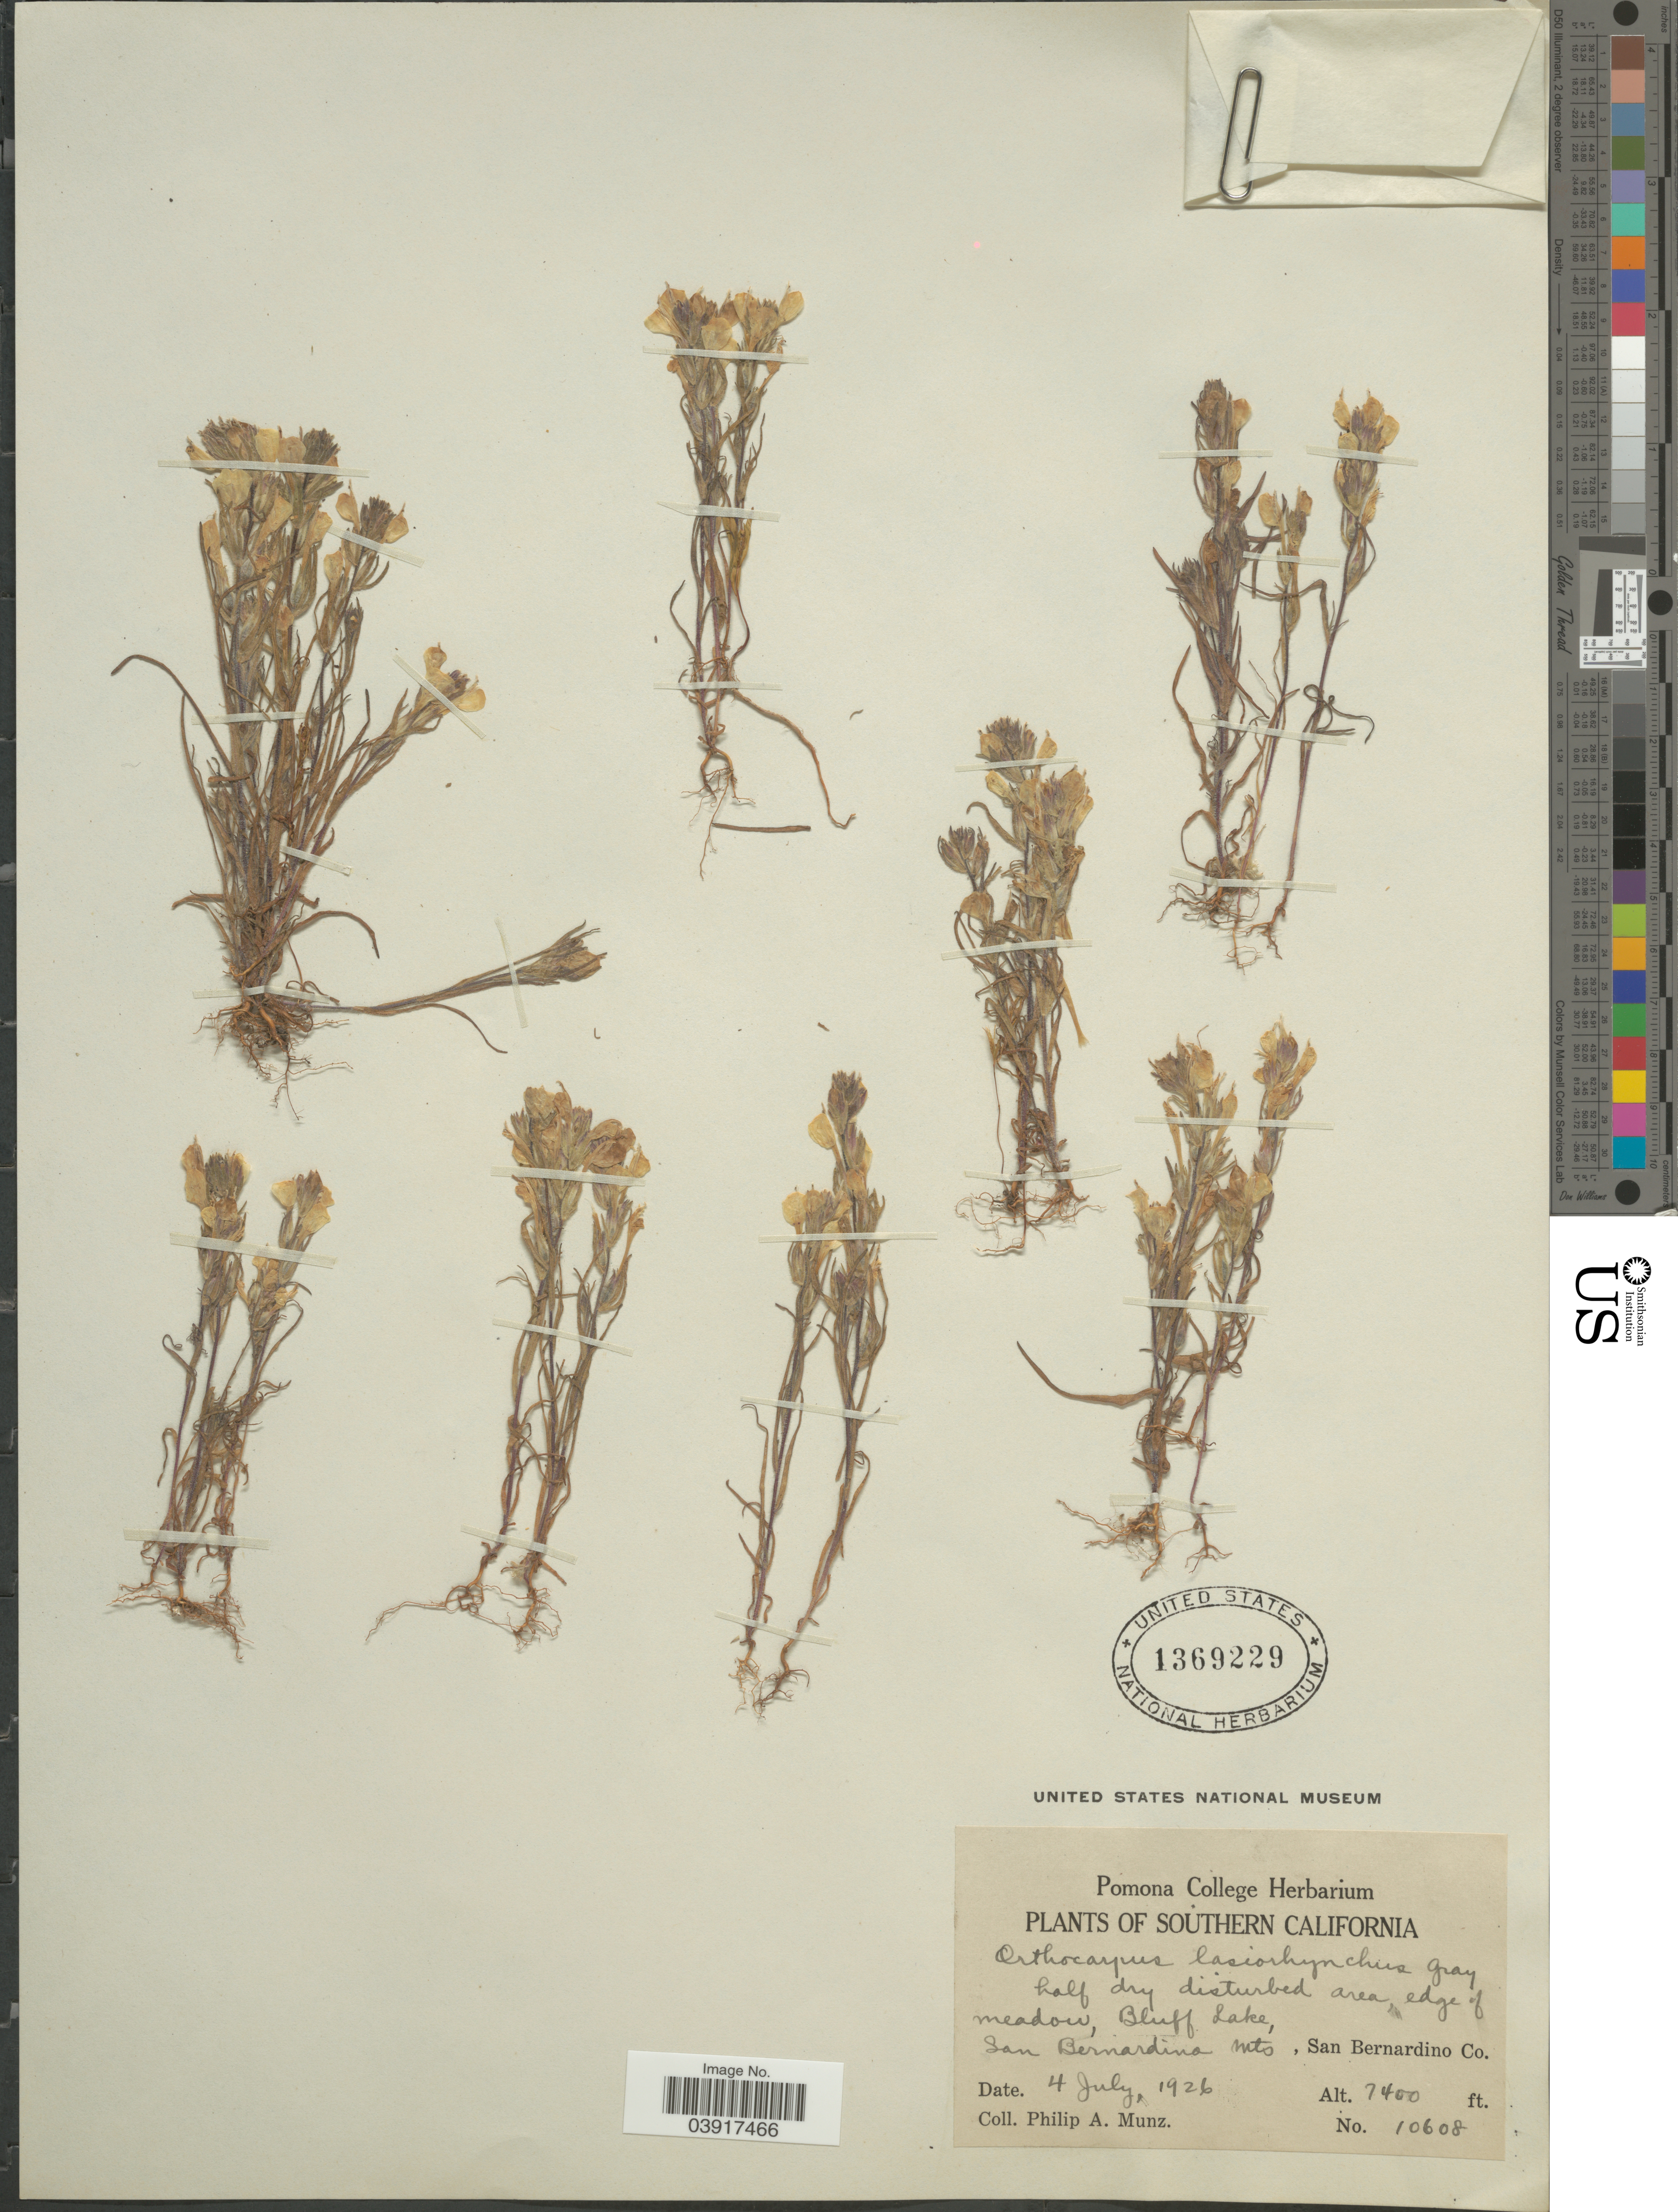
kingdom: Plantae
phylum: Tracheophyta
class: Magnoliopsida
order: Lamiales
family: Orobanchaceae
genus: Orthocarpus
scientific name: Orthocarpus lasiorhynchus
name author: A. Gray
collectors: P. A. Munz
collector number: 10608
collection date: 1926-07-04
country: United States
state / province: California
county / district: San Bernardino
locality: Southern California. Bluff Lake, San Bernardino Mts, San Bernardino Co.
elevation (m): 2256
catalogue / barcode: US 1369229